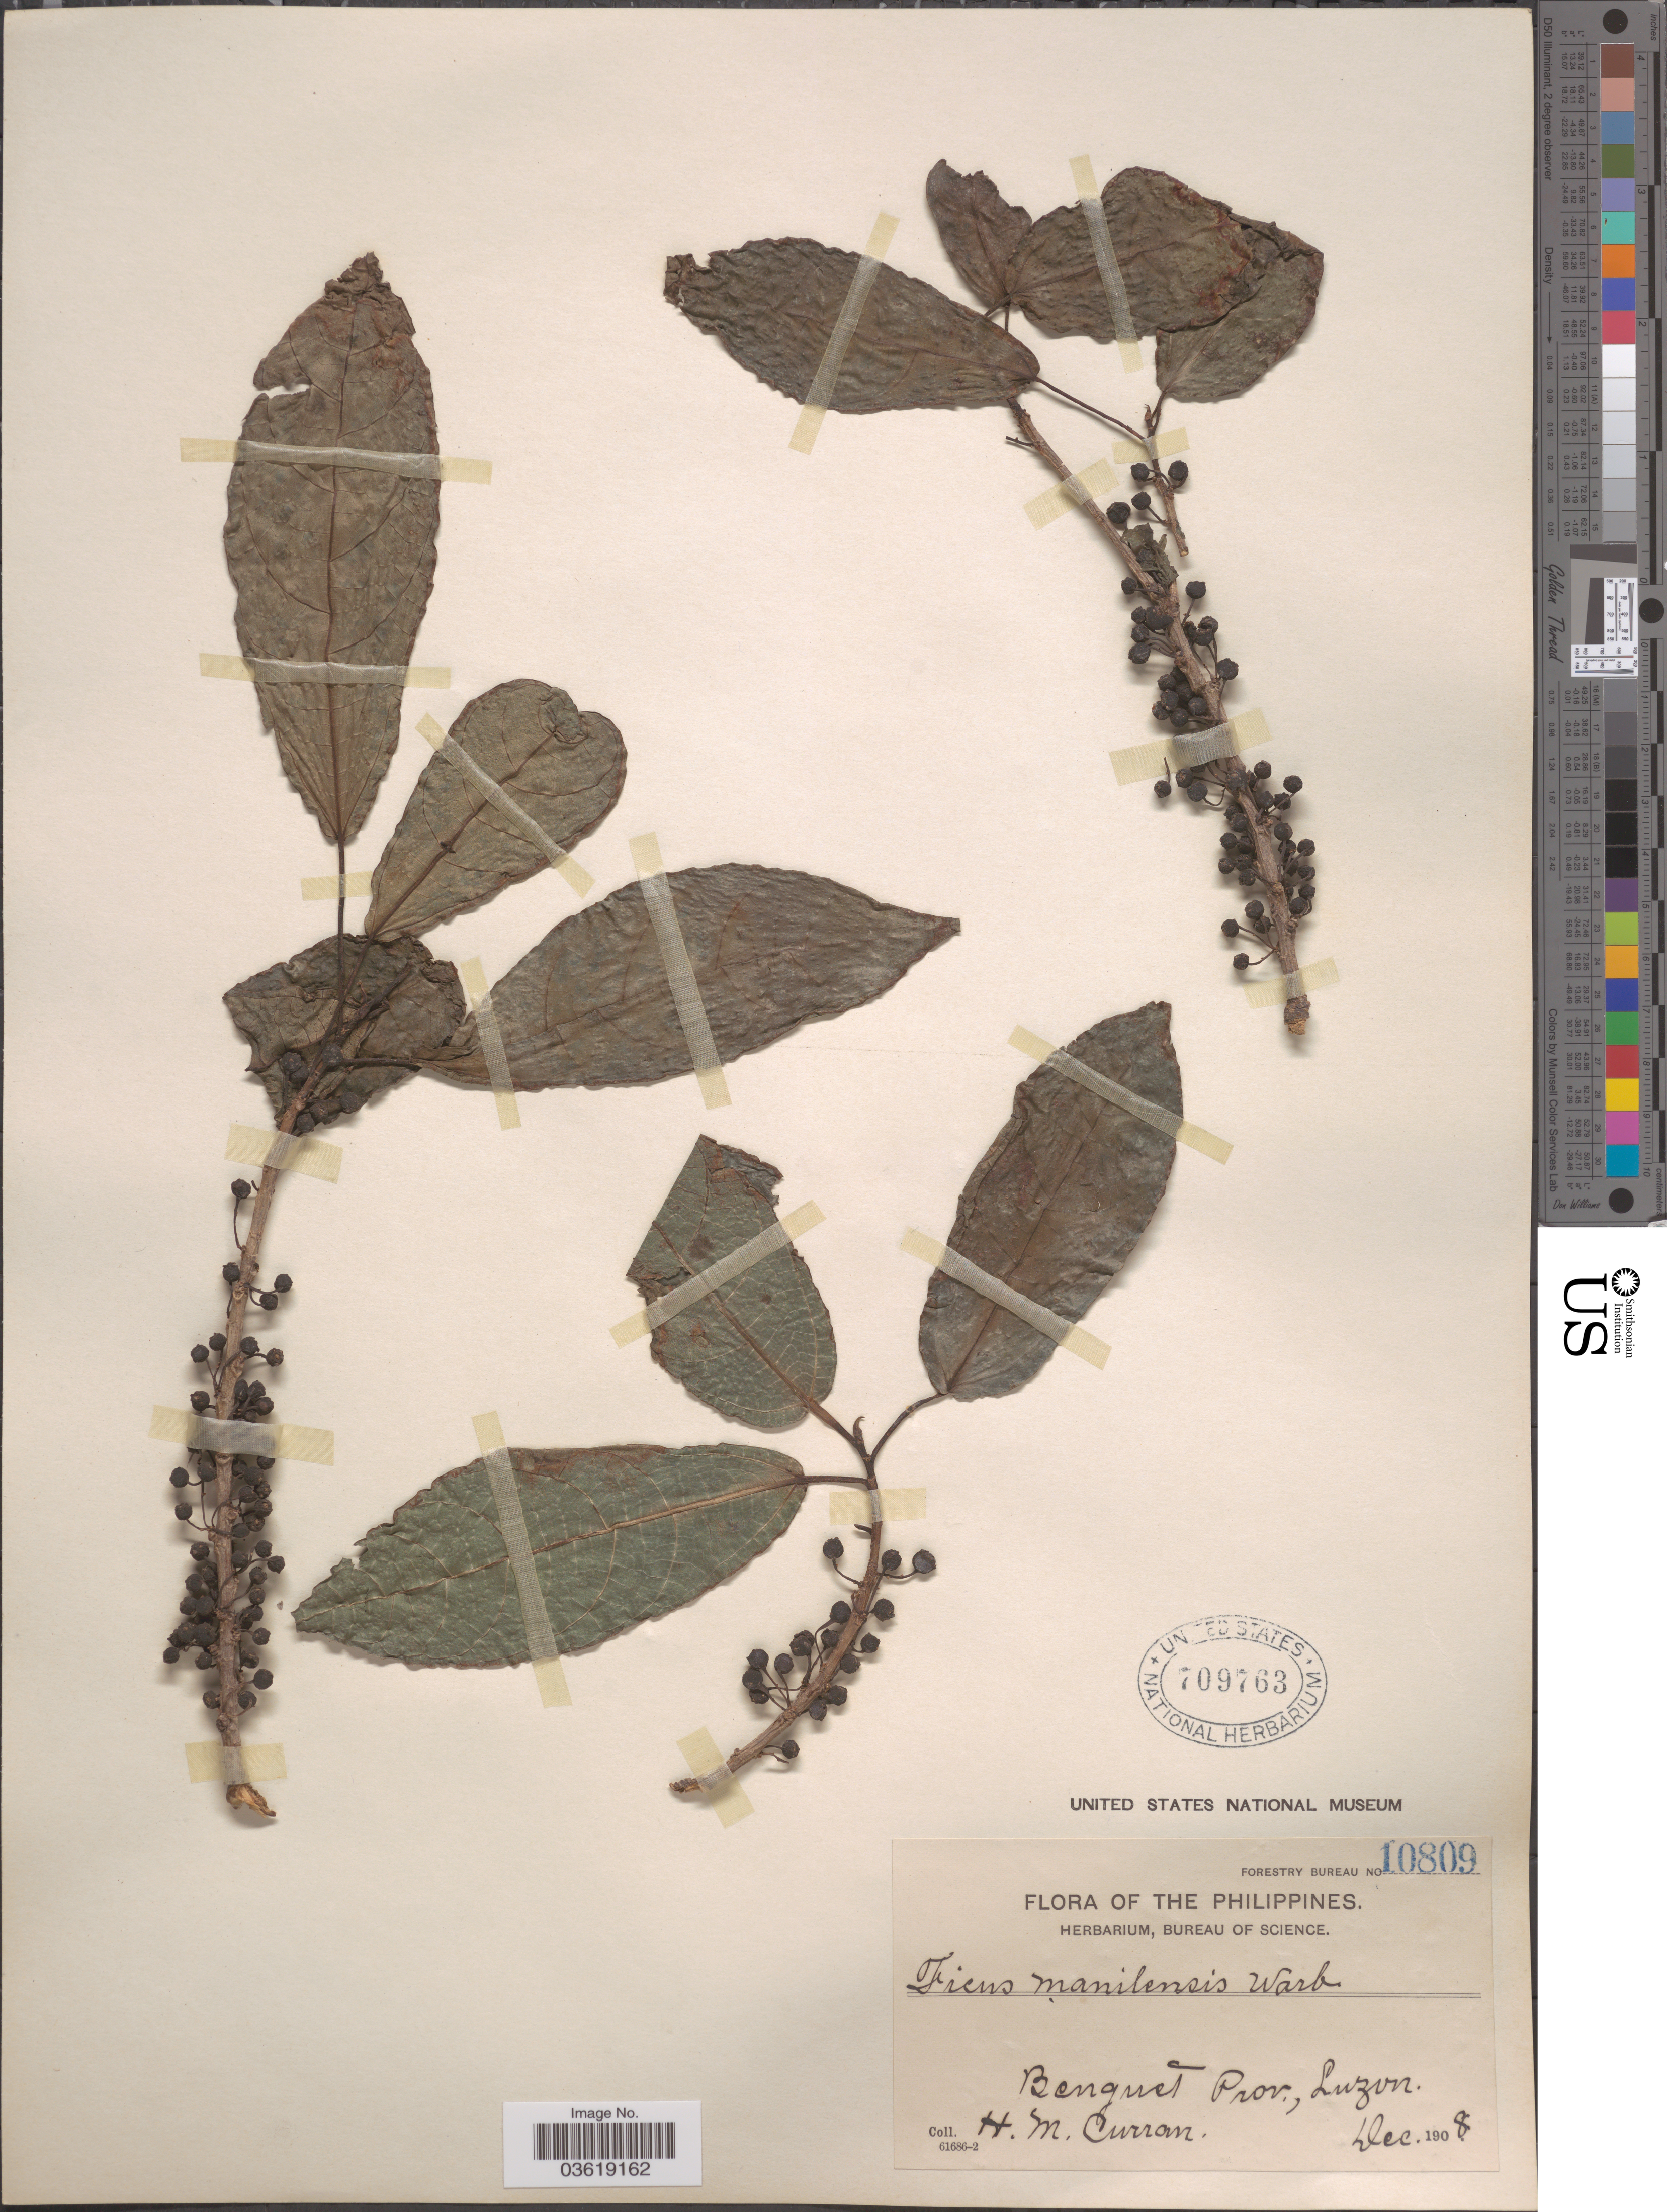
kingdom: Plantae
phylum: Tracheophyta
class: Magnoliopsida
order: Rosales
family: Moraceae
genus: Ficus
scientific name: Ficus manilensis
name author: Warb.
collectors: H. M. Curran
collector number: Forestry Bureau 10809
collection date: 1908-12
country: Philippines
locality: Benguet Prov., Luzon.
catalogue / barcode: US 709763